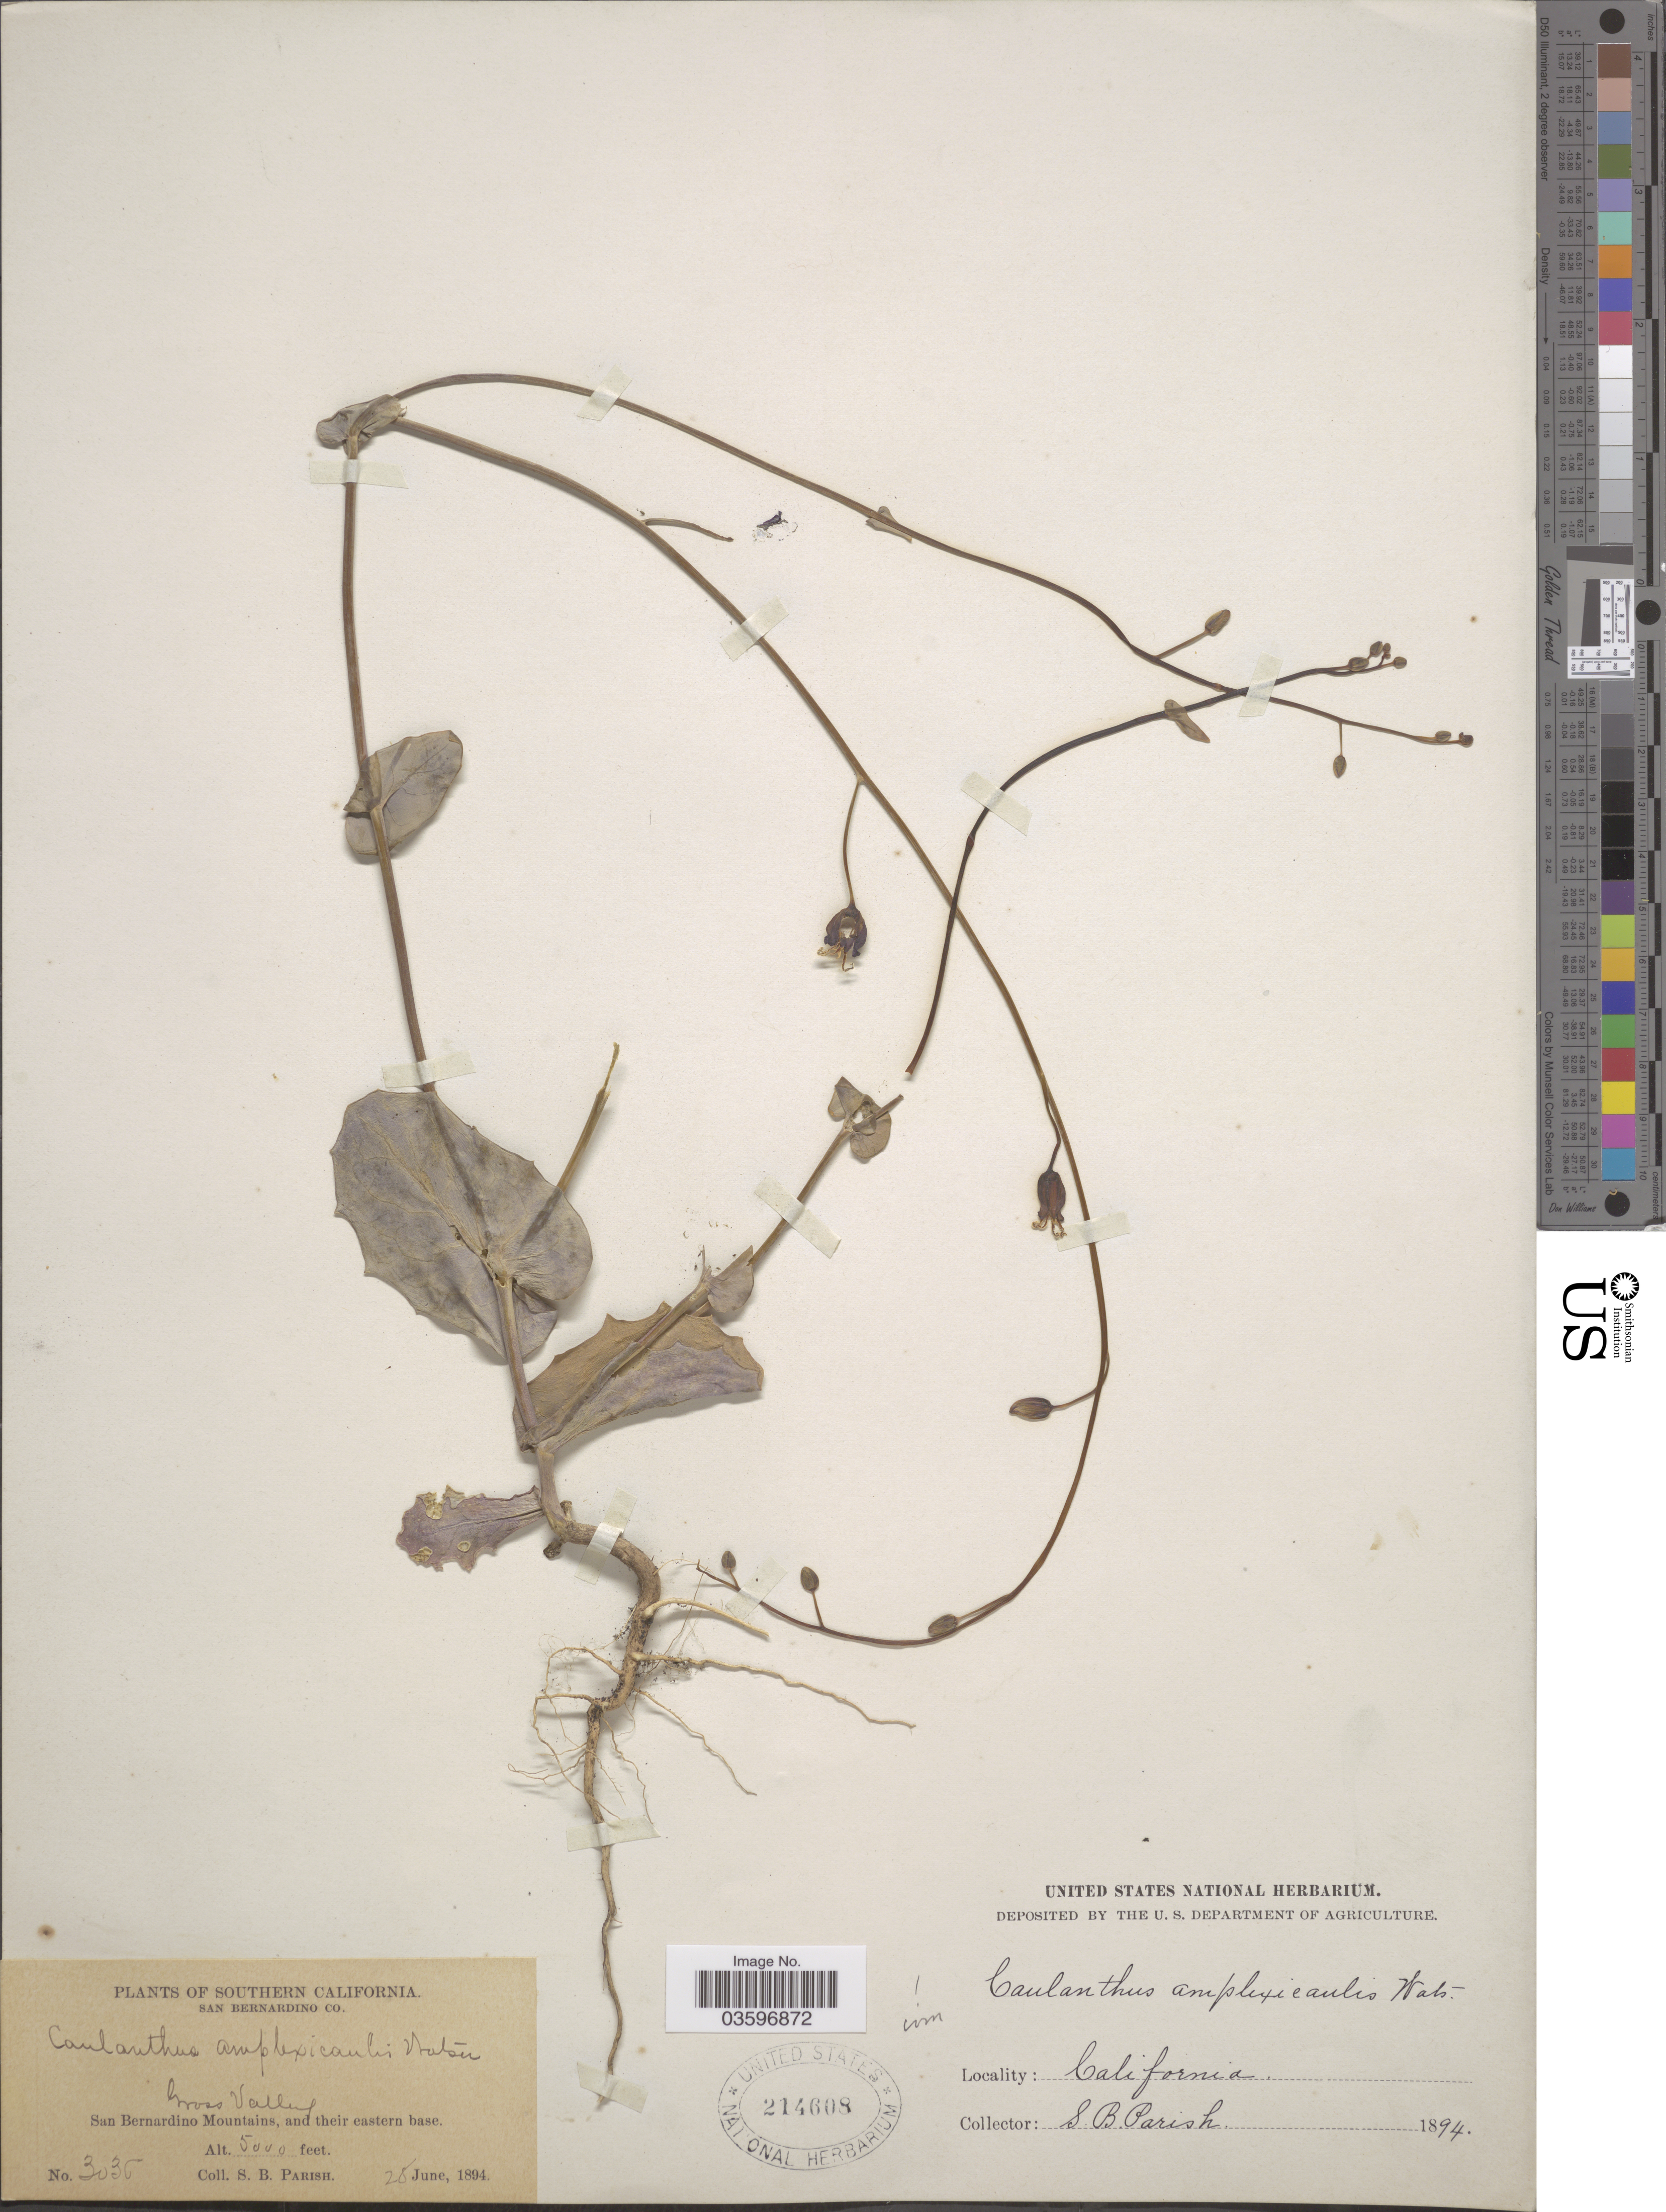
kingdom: Plantae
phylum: Tracheophyta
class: Magnoliopsida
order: Brassicales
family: Brassicaceae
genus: Caulanthus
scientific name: Caulanthus amplexicaulis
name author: S. Watson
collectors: S. B. Parish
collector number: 3036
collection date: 1894-06-28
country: United States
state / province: California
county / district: San Bernardino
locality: Southern California. San Bernardino Co. Gross Valley. San Bernardino Mountains, and their eastern base.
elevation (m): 1524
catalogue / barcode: US 214608